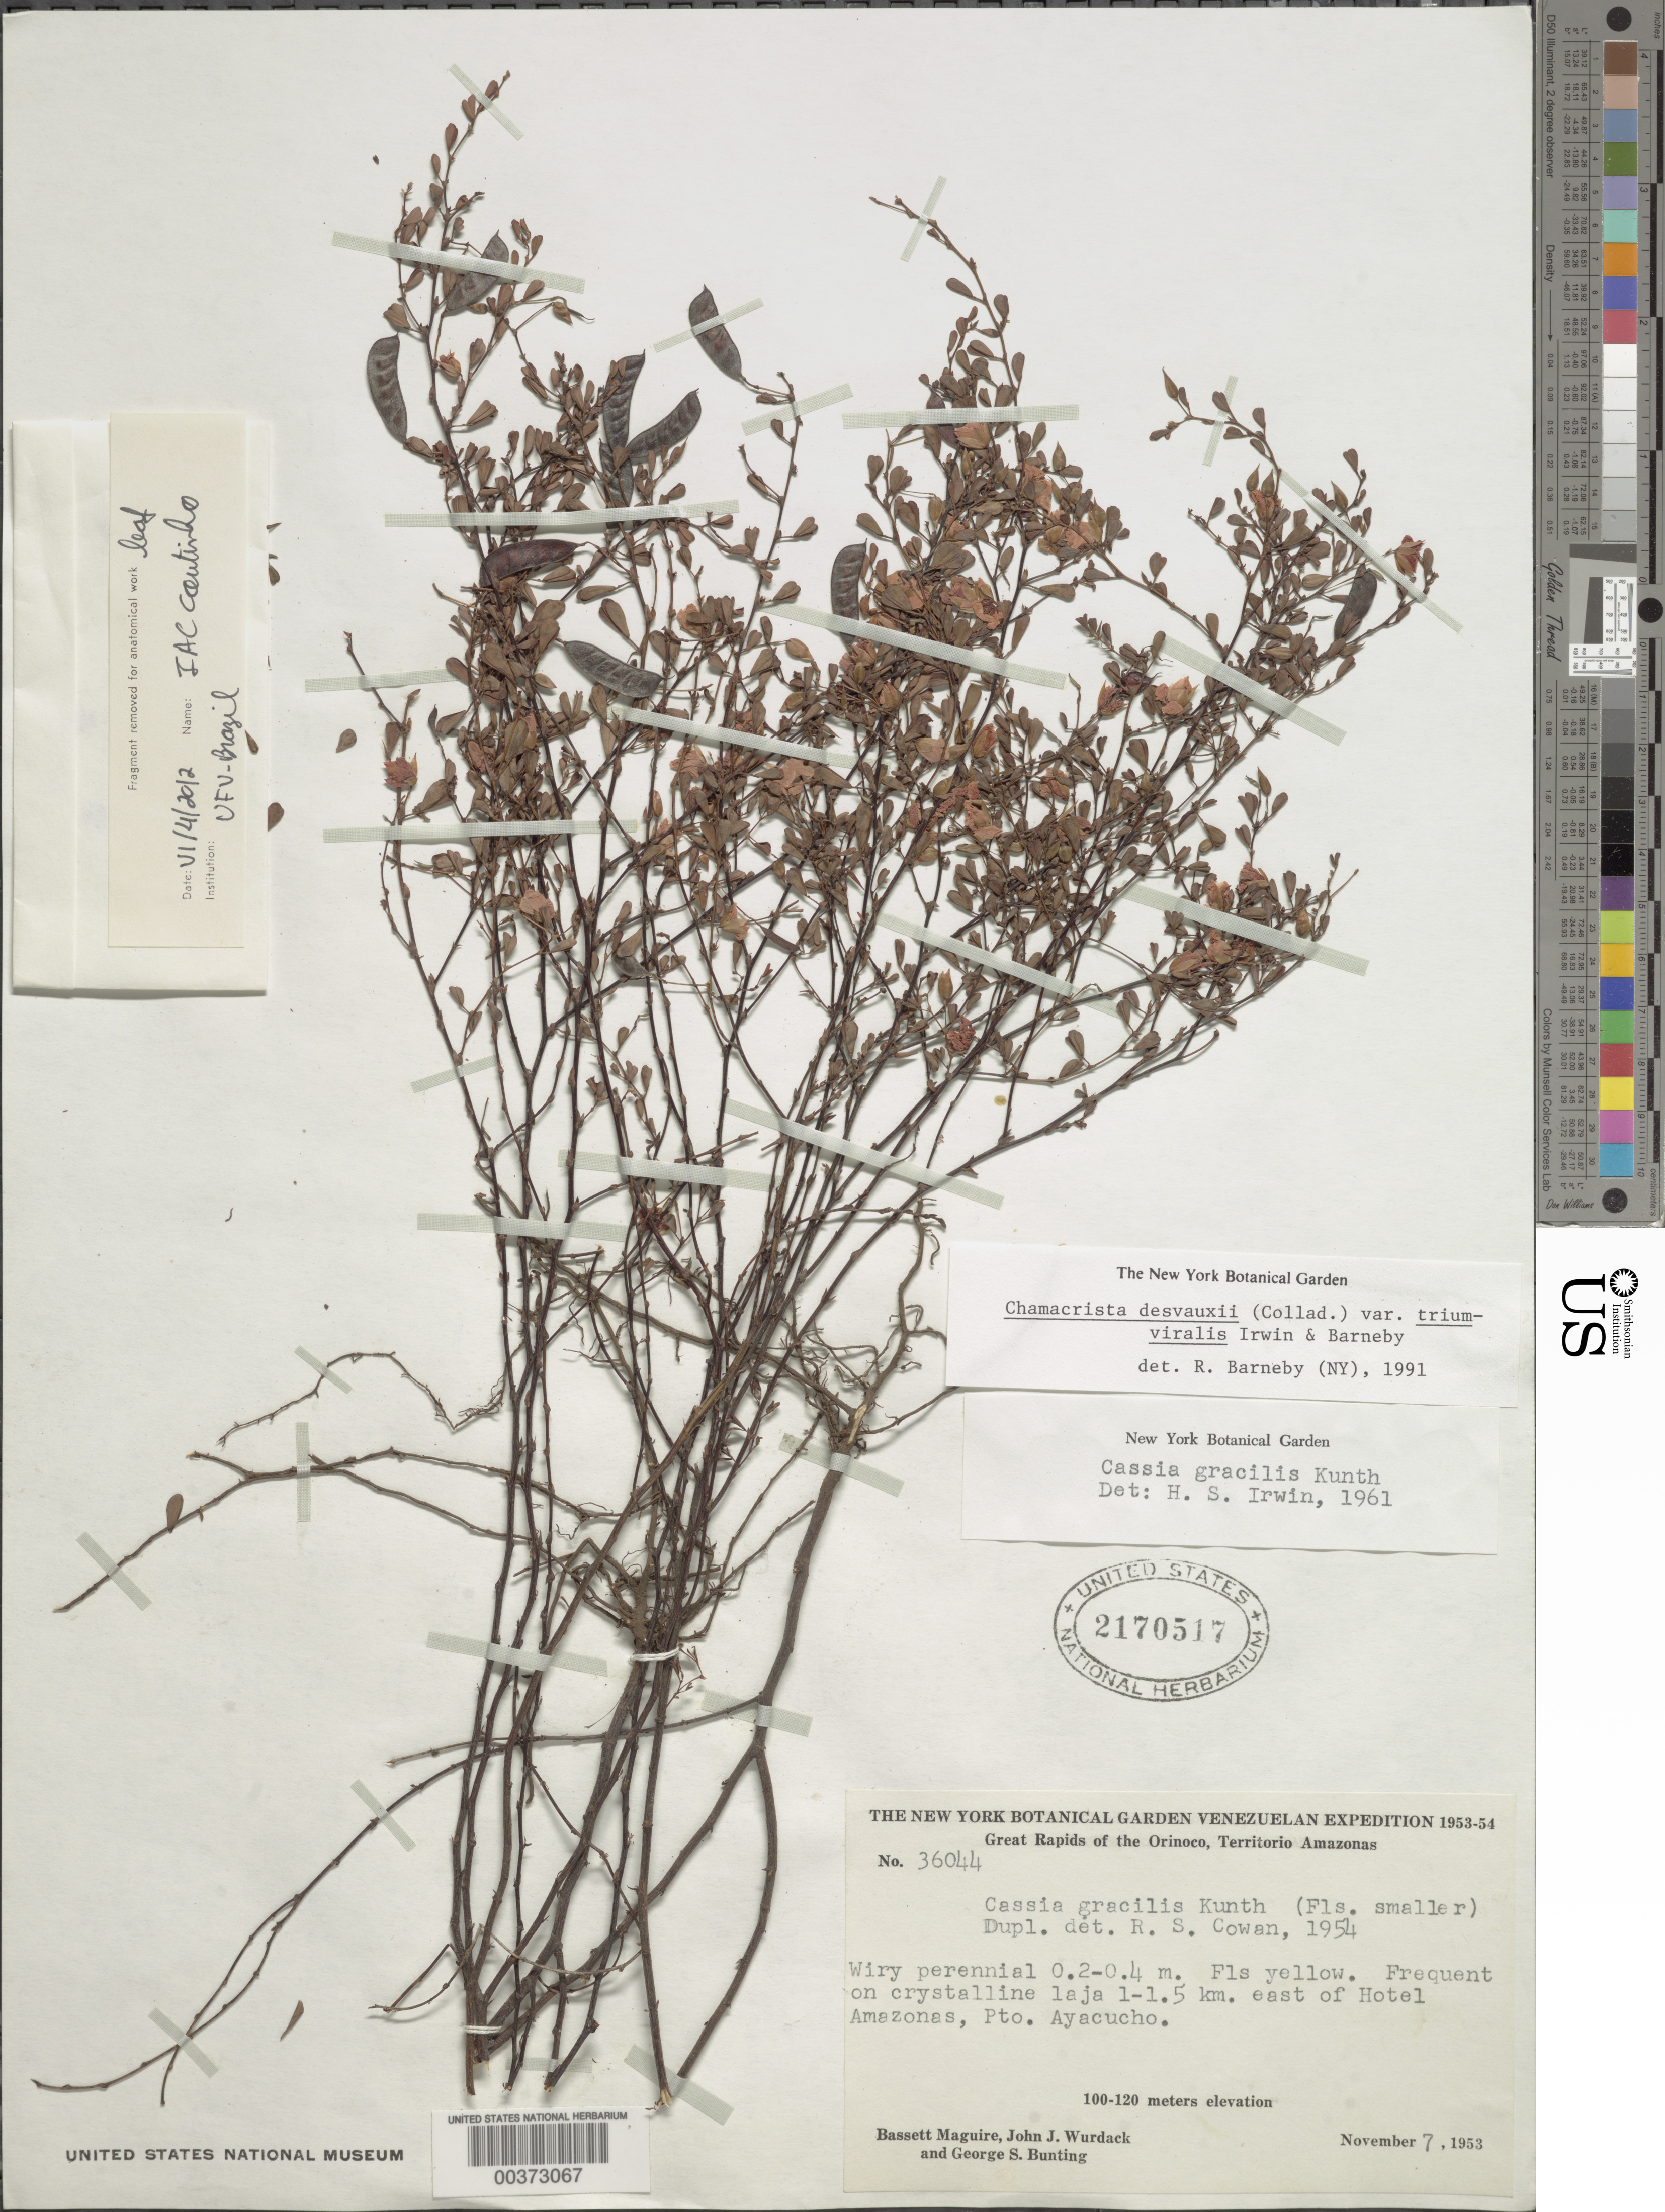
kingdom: Plantae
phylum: Tracheophyta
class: Magnoliopsida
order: Fabales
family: Fabaceae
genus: Chamaecrista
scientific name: Chamaecrista desvauxii var. triumviralis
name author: H.S. Irwin & Barneby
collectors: B. Maguire, J. J. Wurdack & G. S. Bunting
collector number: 36044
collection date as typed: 07 Nov 1953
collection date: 1953-11-07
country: Venezuela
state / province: Amazonas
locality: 1-1.5 km E of Hotel Amazonas, Pto. Ayacucho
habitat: On crystalline laja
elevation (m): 100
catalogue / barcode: US 2170517